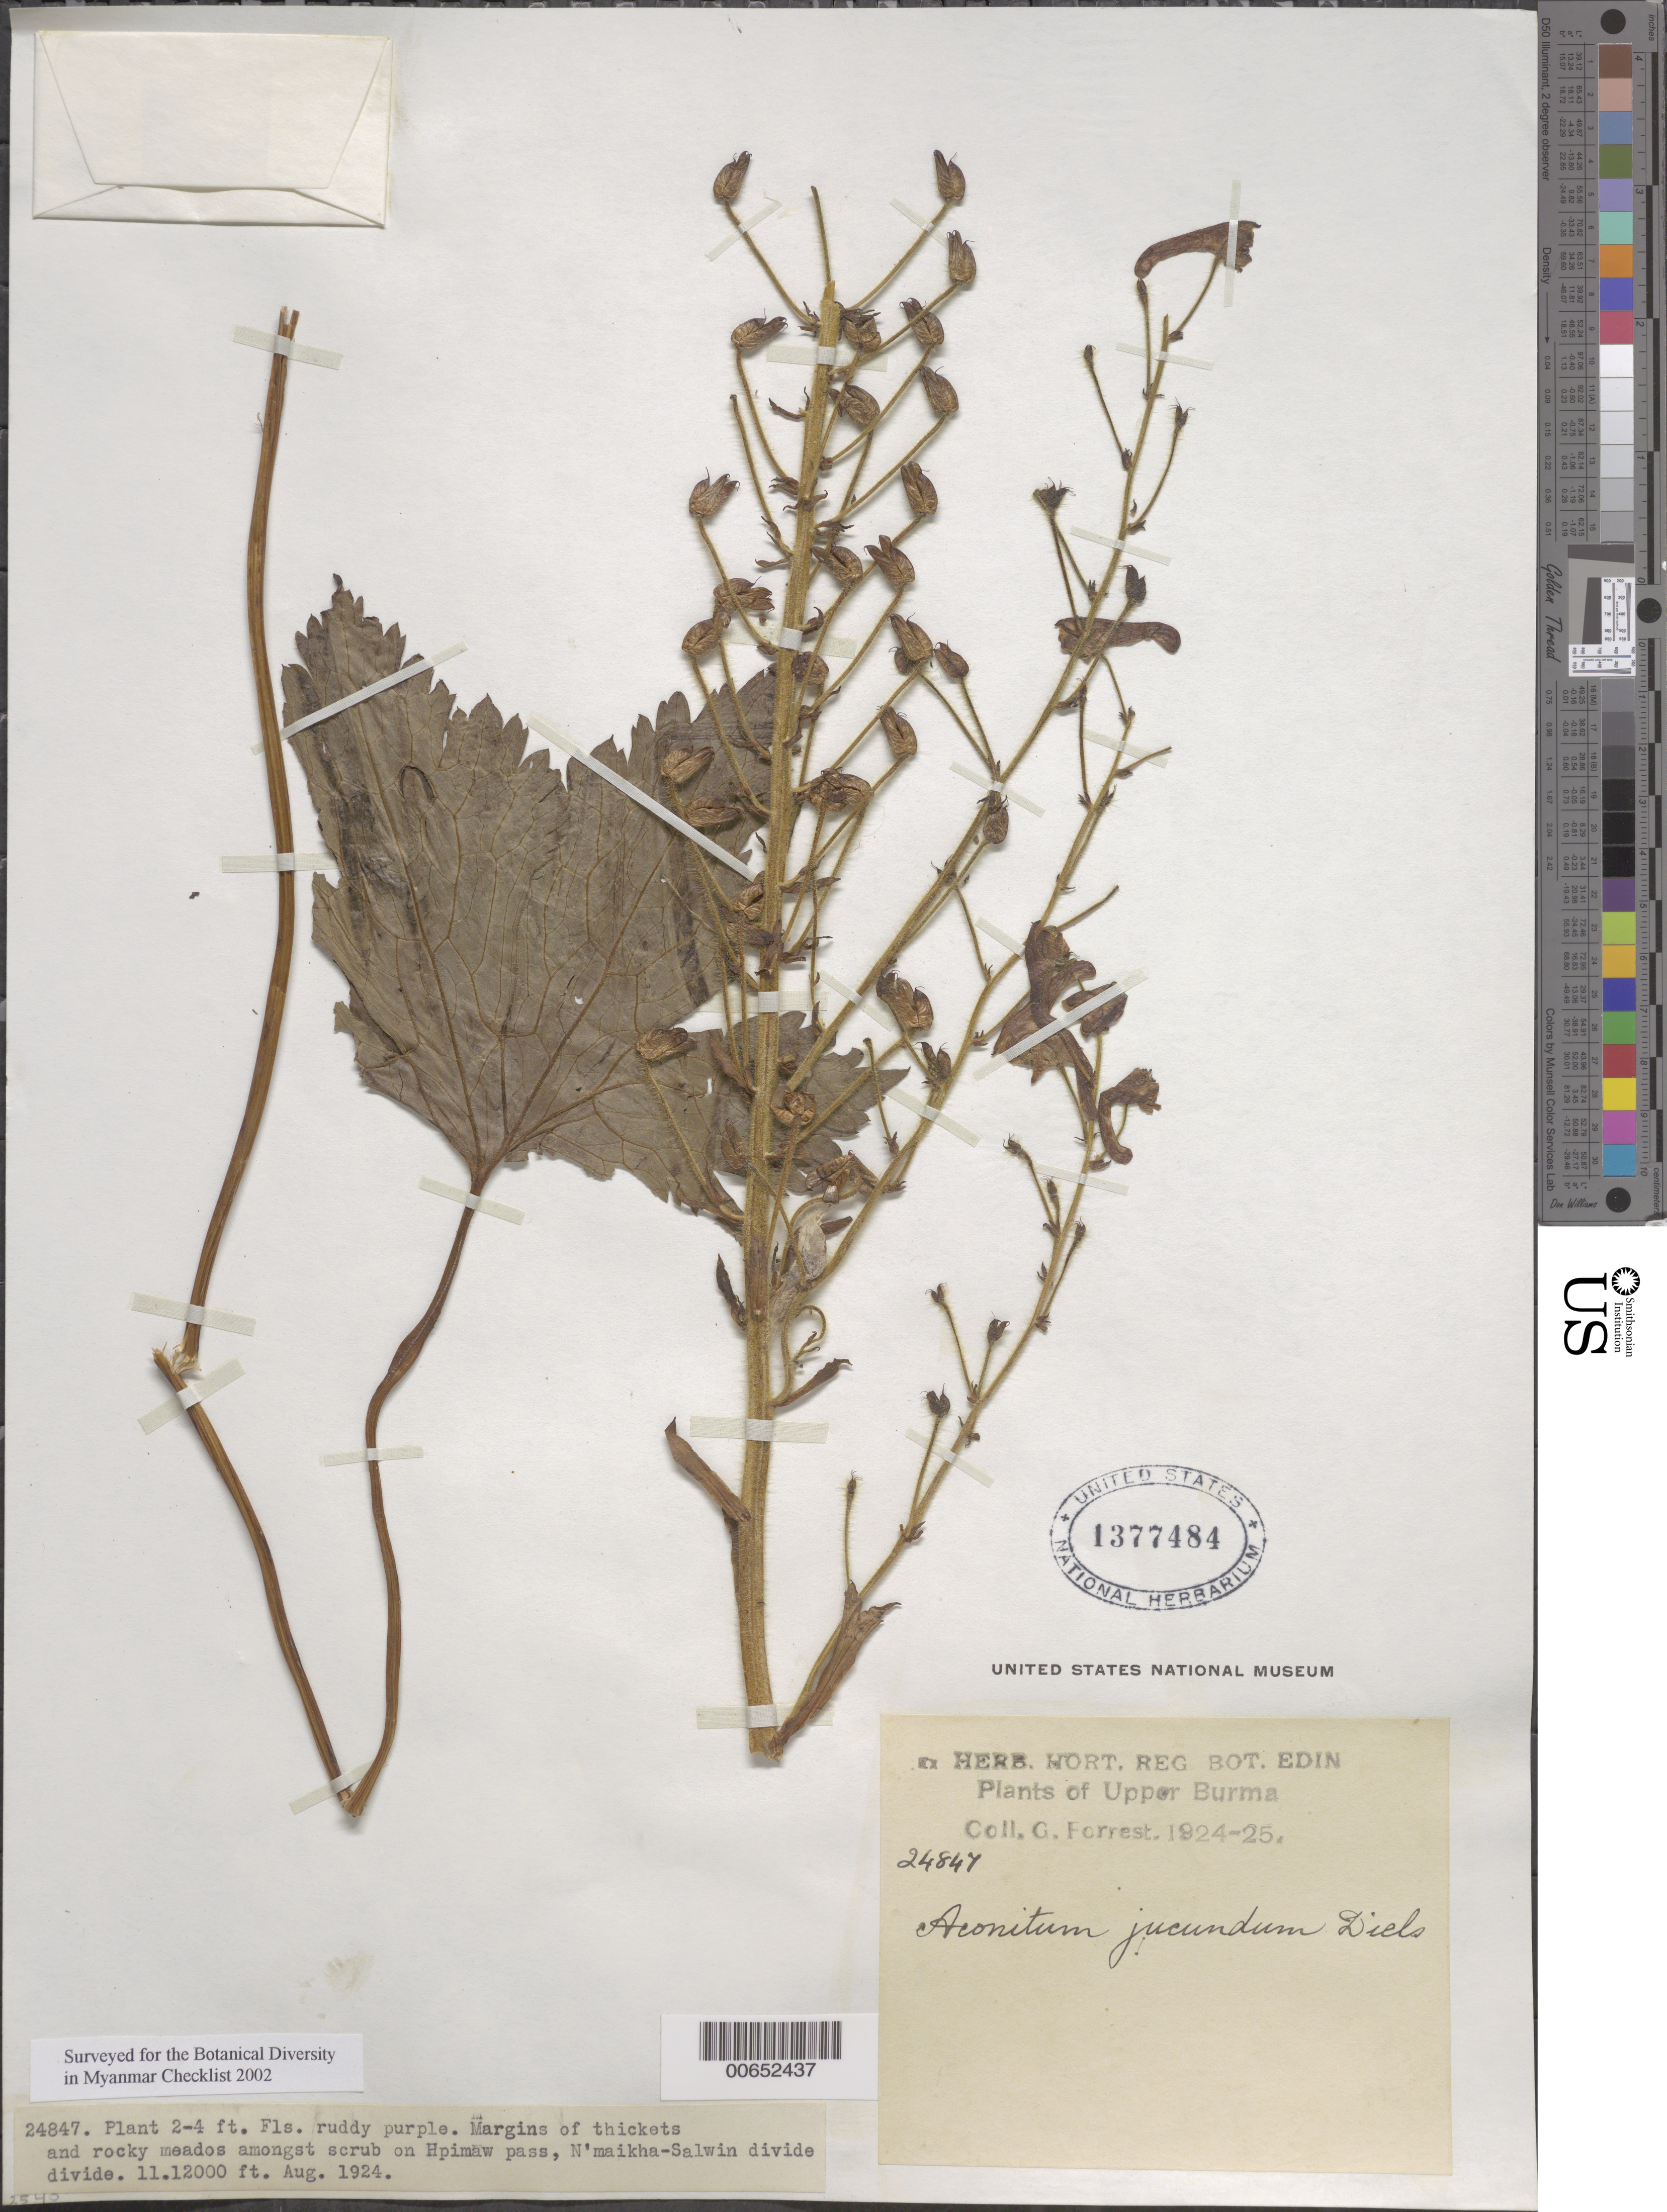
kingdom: Plantae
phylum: Tracheophyta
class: Magnoliopsida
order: Ranunculales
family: Ranunculaceae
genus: Aconitum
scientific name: Aconitum jucundum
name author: Diels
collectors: G. Forrest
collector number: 24847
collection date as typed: Aug 1924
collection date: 1924-08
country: Myanmar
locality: Upper Burma, W flank of N'Maikha-Salwin Divide, on Hpimaw pass.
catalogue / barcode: US 1377484